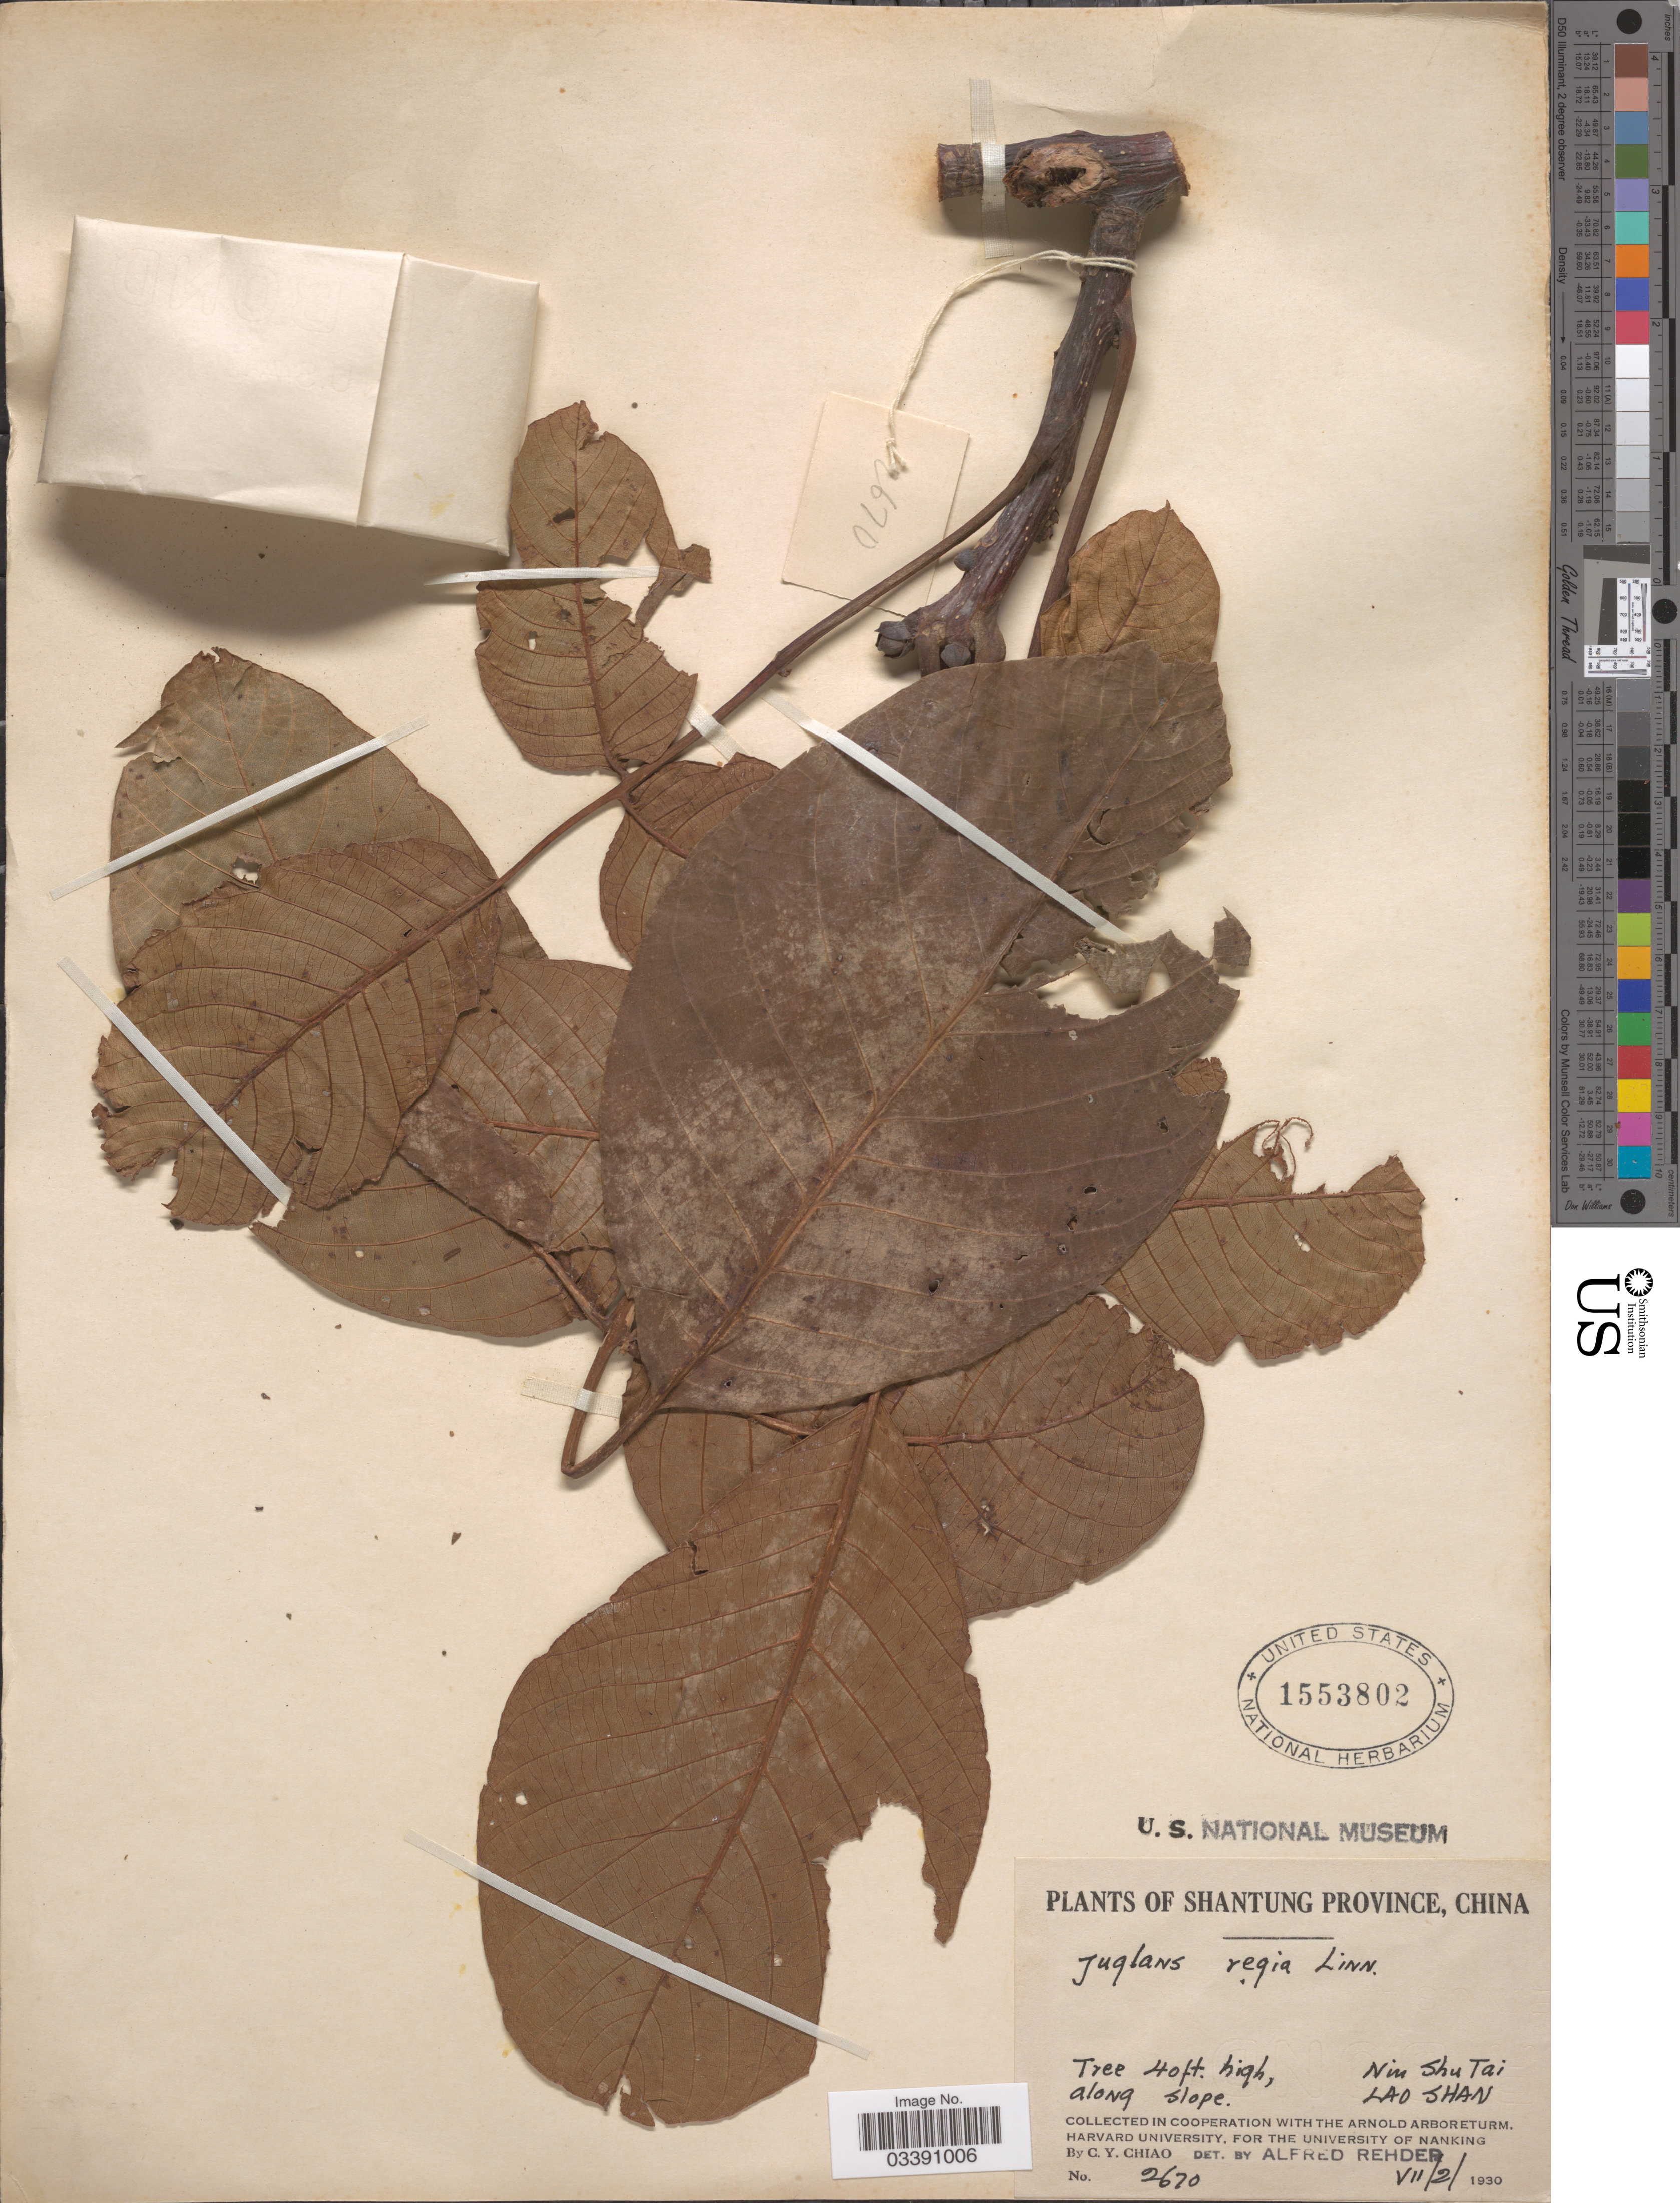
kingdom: Plantae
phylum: Tracheophyta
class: Magnoliopsida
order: Fagales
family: Juglandaceae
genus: Juglans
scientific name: Juglans regia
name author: L.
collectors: C. Y. Chiao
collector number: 2670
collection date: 1930-07-02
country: China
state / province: Shandong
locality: Shantung Province. Nin Shu Tai. Lao Shan.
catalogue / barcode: US 1553802